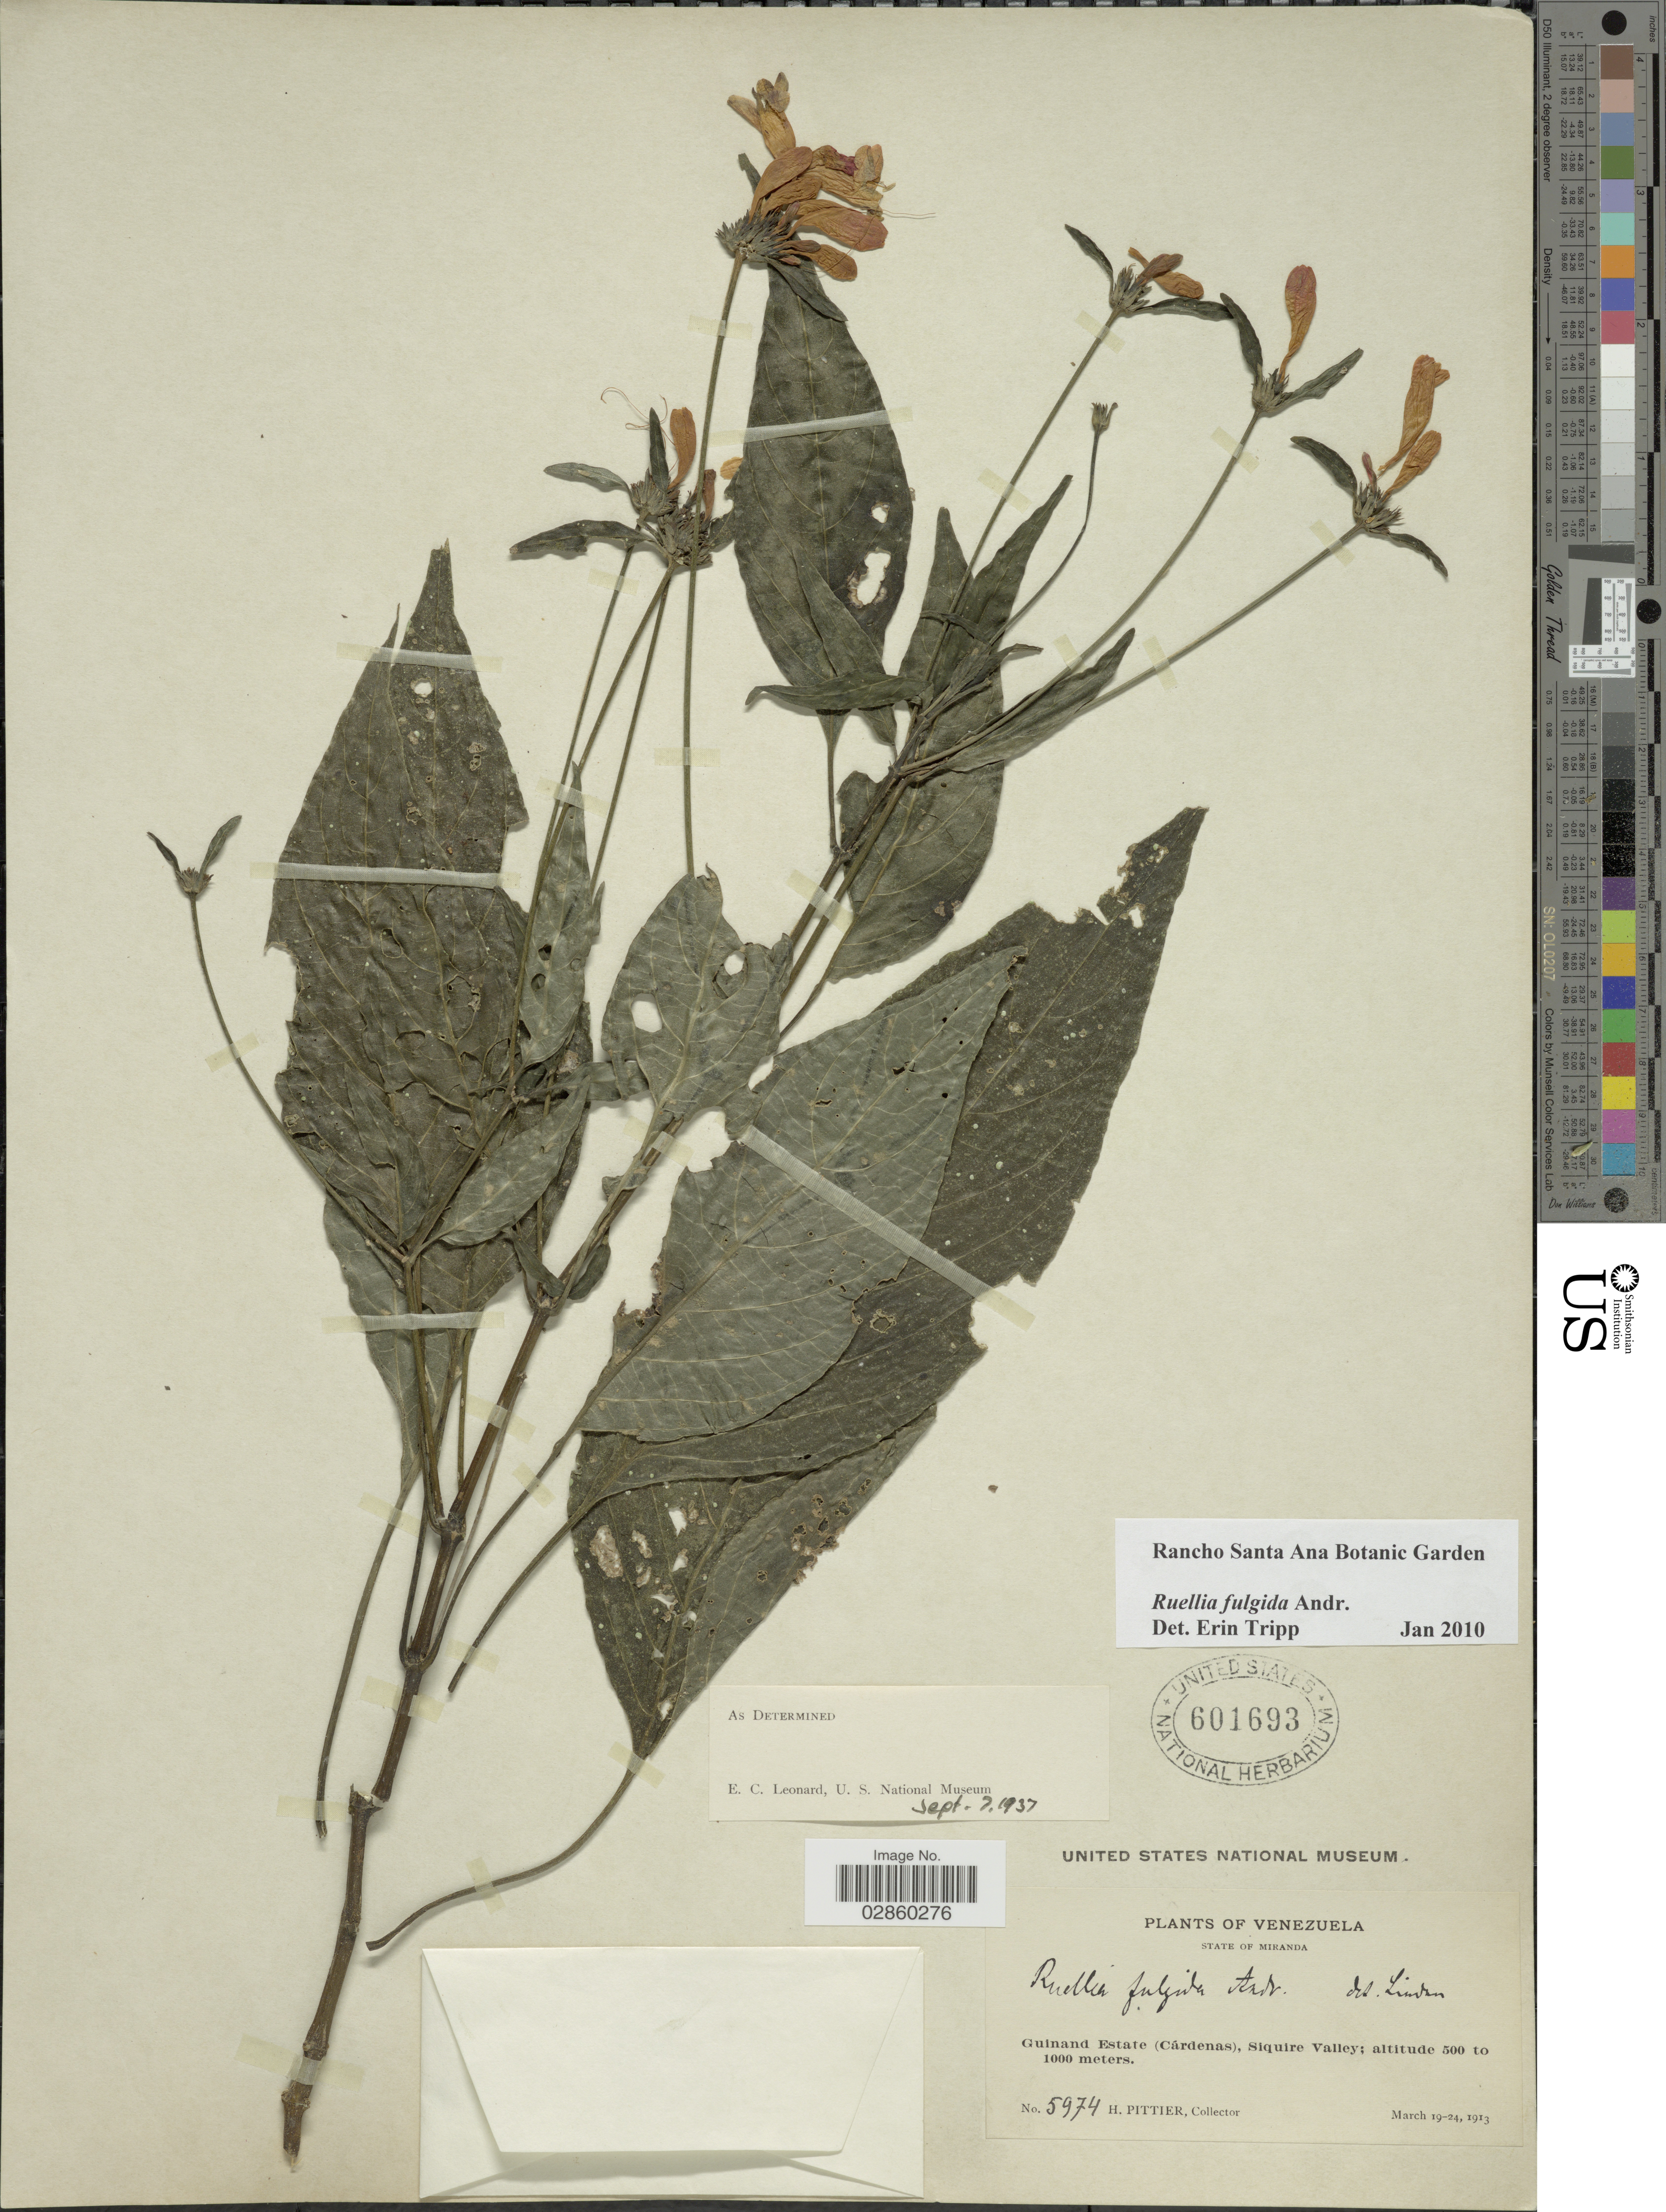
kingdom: Plantae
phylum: Tracheophyta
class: Magnoliopsida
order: Lamiales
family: Acanthaceae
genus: Ruellia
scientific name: Ruellia fulgida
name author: Andrews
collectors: H. F. Pittier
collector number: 5974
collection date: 1913-03-19/1913-03-24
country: Venezuela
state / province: Miranda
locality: Guinand Estate (Cárdenas), Siquire Valley.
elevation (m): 500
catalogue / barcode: US 601693